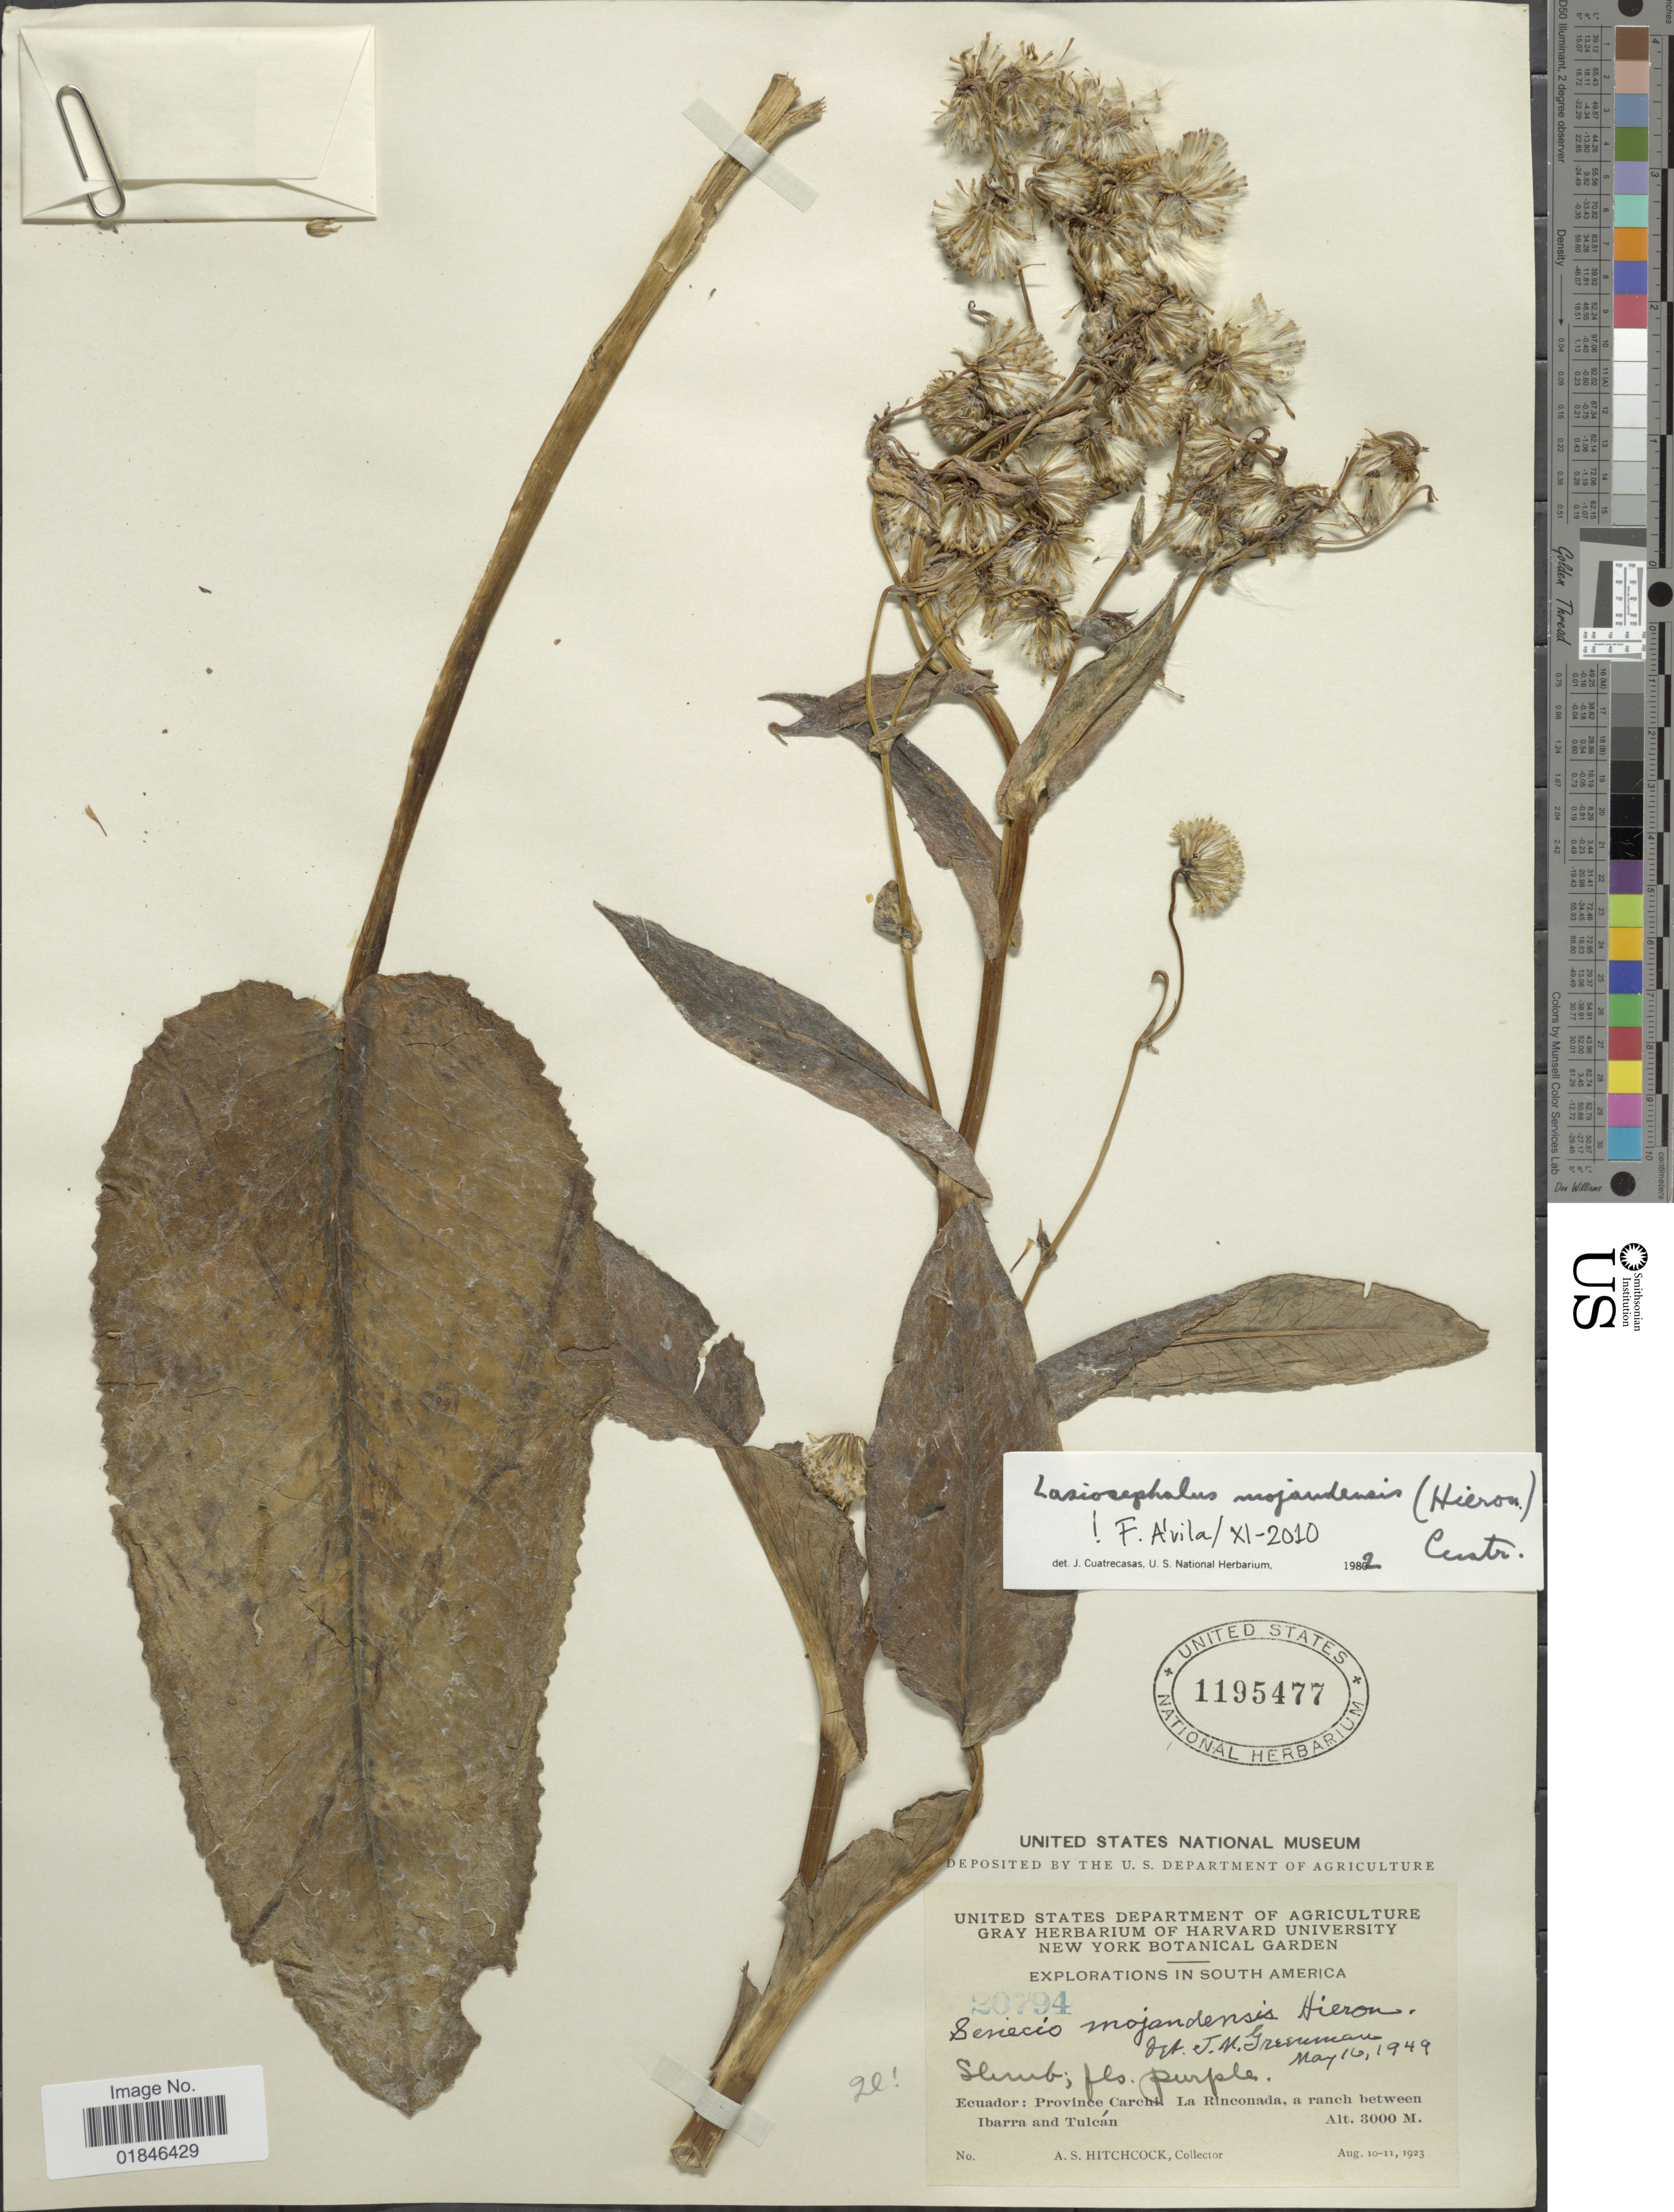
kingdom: Plantae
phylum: Tracheophyta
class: Magnoliopsida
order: Asterales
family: Asteraceae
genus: Senecio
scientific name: Senecio mojandensis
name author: Hieron.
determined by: Salomon, Luciana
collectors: A. S. Hitchcock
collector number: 20794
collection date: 1923-08-10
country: Ecuador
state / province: Carchi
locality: Ecuador: Province Carcchi. La Rinconada, a ranch between Ibarra and Tulcan.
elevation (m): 3000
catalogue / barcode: US 1195477